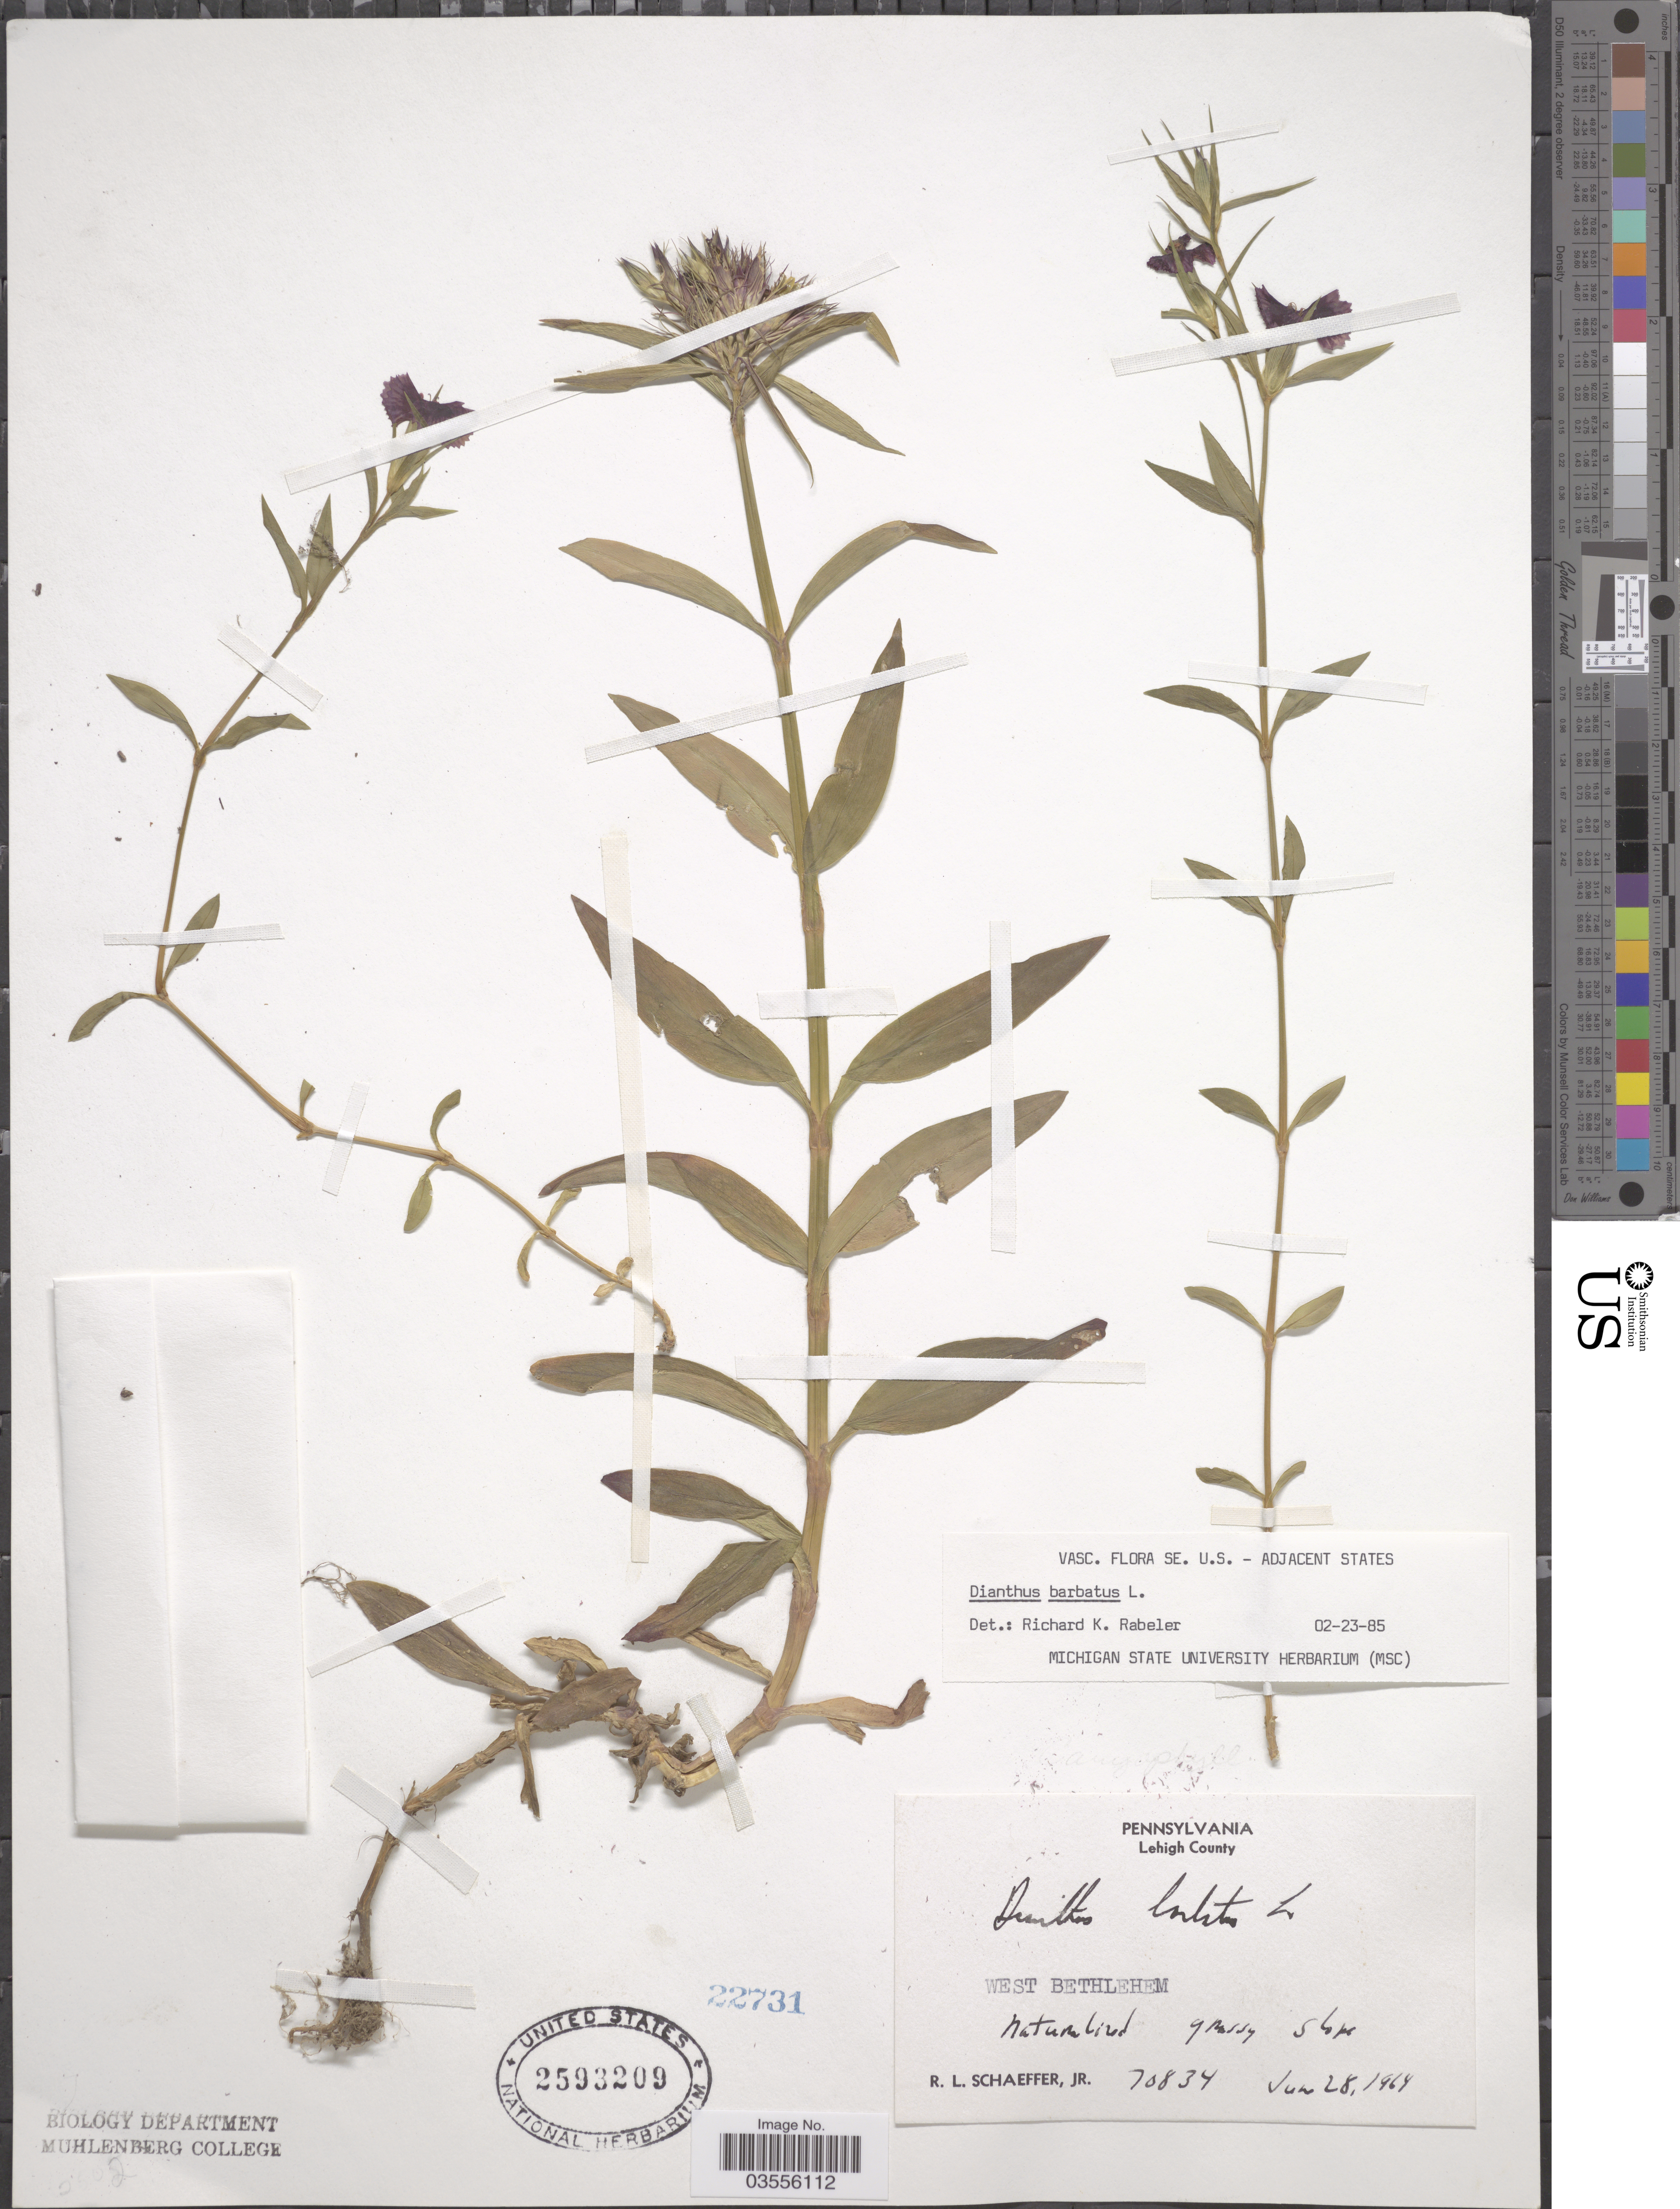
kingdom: Plantae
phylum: Tracheophyta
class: Magnoliopsida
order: Caryophyllales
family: Caryophyllaceae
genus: Dianthus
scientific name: Dianthus barbatus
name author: L.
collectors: R. L. Schaeffer Jr.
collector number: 70834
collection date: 1964-06-28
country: United States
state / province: Pennsylvania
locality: Lehigh County. West Bethlehem.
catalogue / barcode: US 2593209